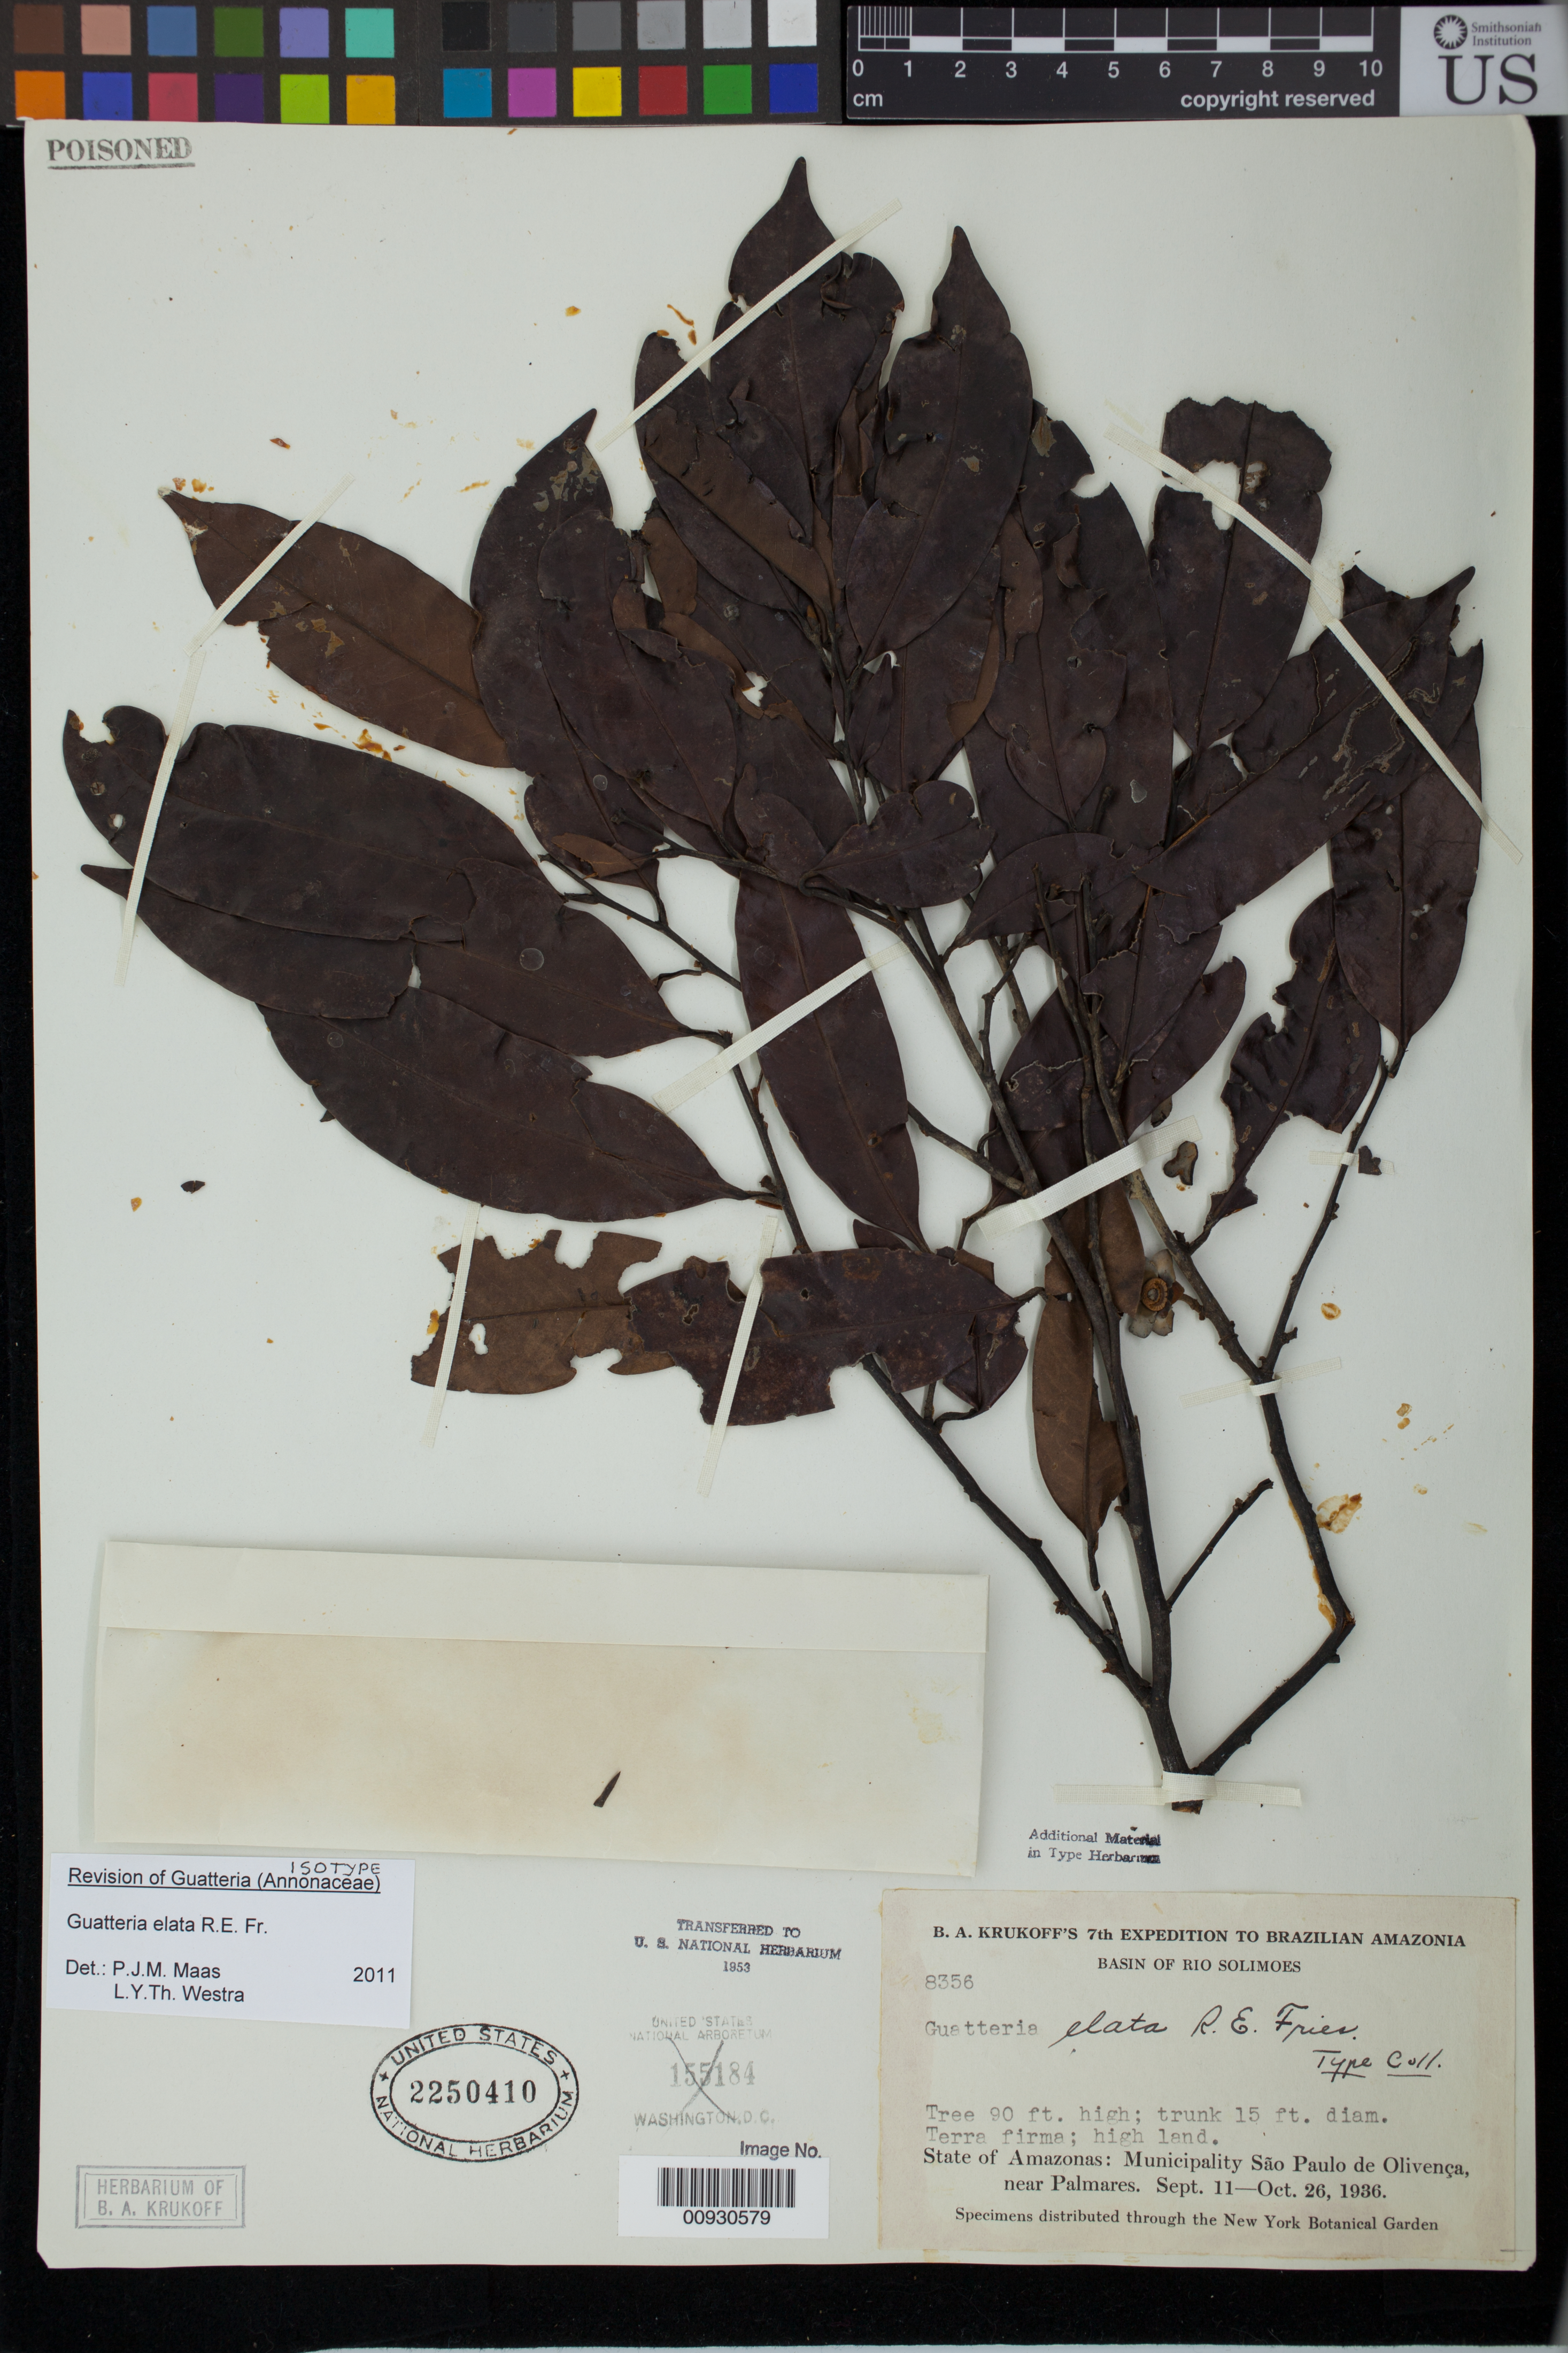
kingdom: Plantae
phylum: Tracheophyta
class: Magnoliopsida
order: Magnoliales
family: Annonaceae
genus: Guatteria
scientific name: Guatteria elata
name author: R.E. Fr.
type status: Isotype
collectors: B. A. Krukoff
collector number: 8356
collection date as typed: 11 Sep 1936 to 26 Oct 1936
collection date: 1936-09-11/1936-10-26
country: Brazil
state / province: Amazonas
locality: São Paolo de Olivença, near Palmares.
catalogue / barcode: US 2250410